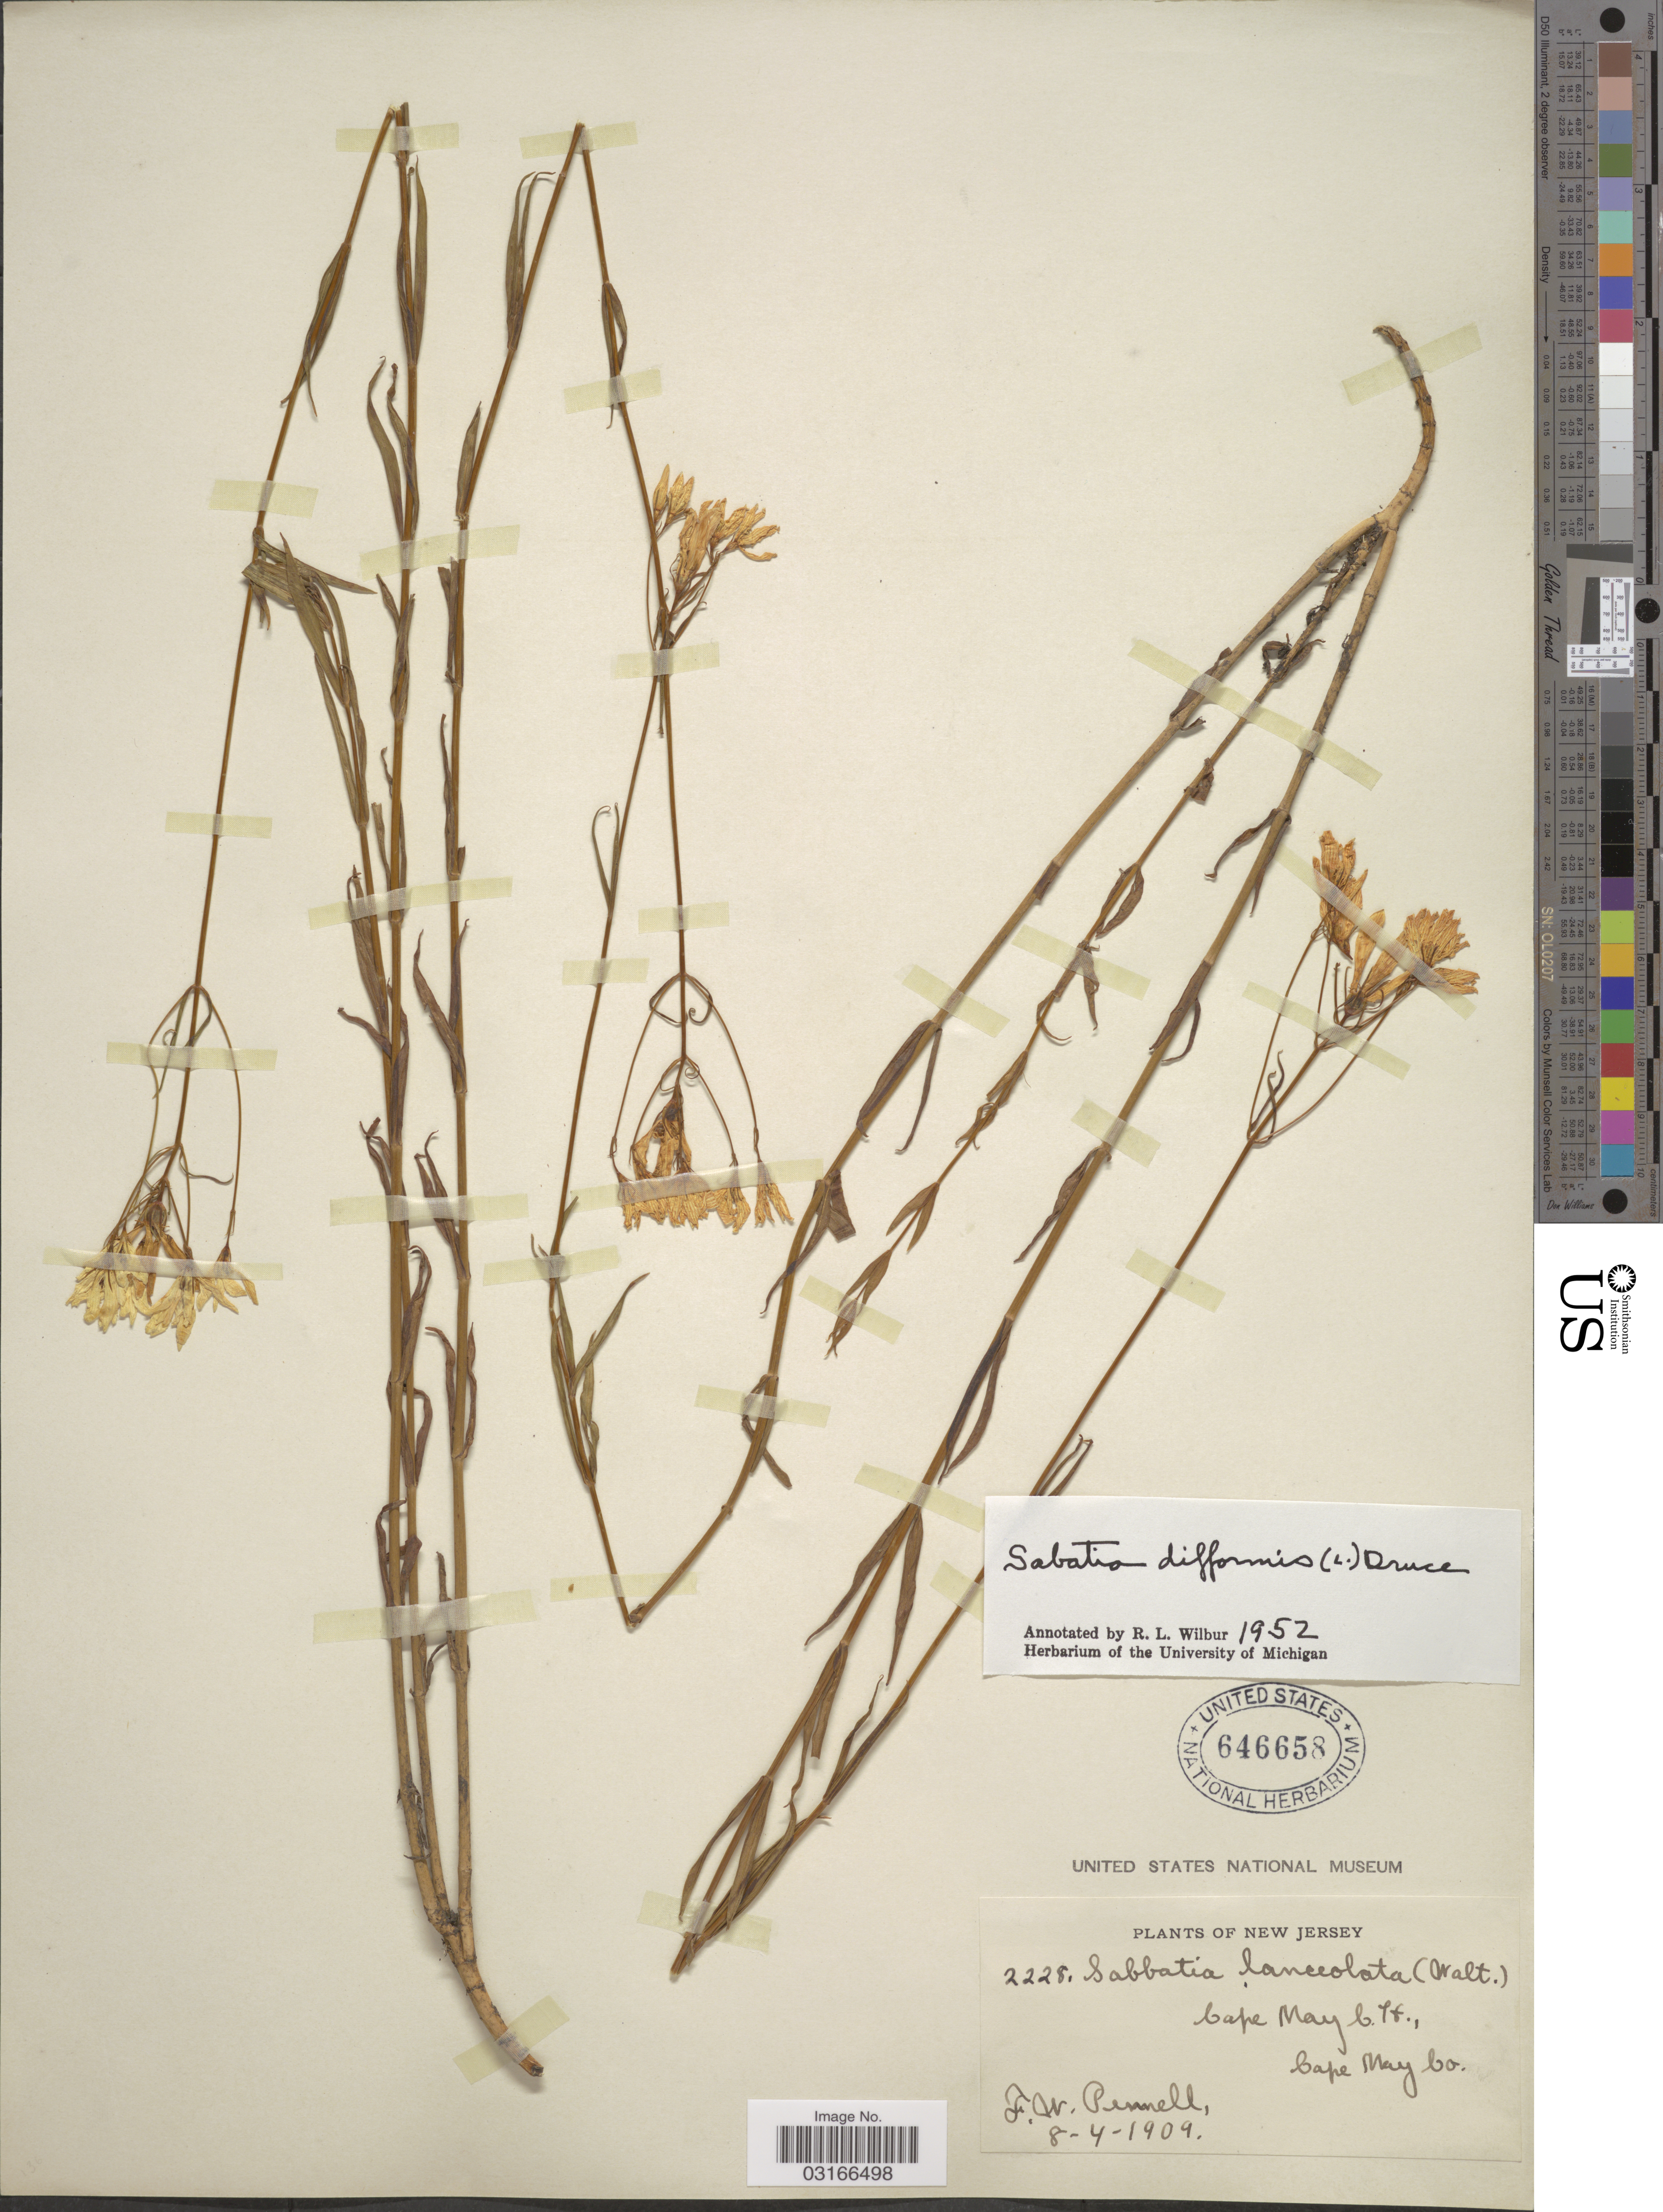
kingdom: Plantae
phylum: Tracheophyta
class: Magnoliopsida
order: Gentianales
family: Gentianaceae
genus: Sabatia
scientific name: Sabatia difformis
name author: (L.) Druce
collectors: F. W. Pennell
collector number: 2228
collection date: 1909-08-04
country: United States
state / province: New Jersey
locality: Cape May C. Ft. [interpreted], Cape May Co.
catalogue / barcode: US 646658